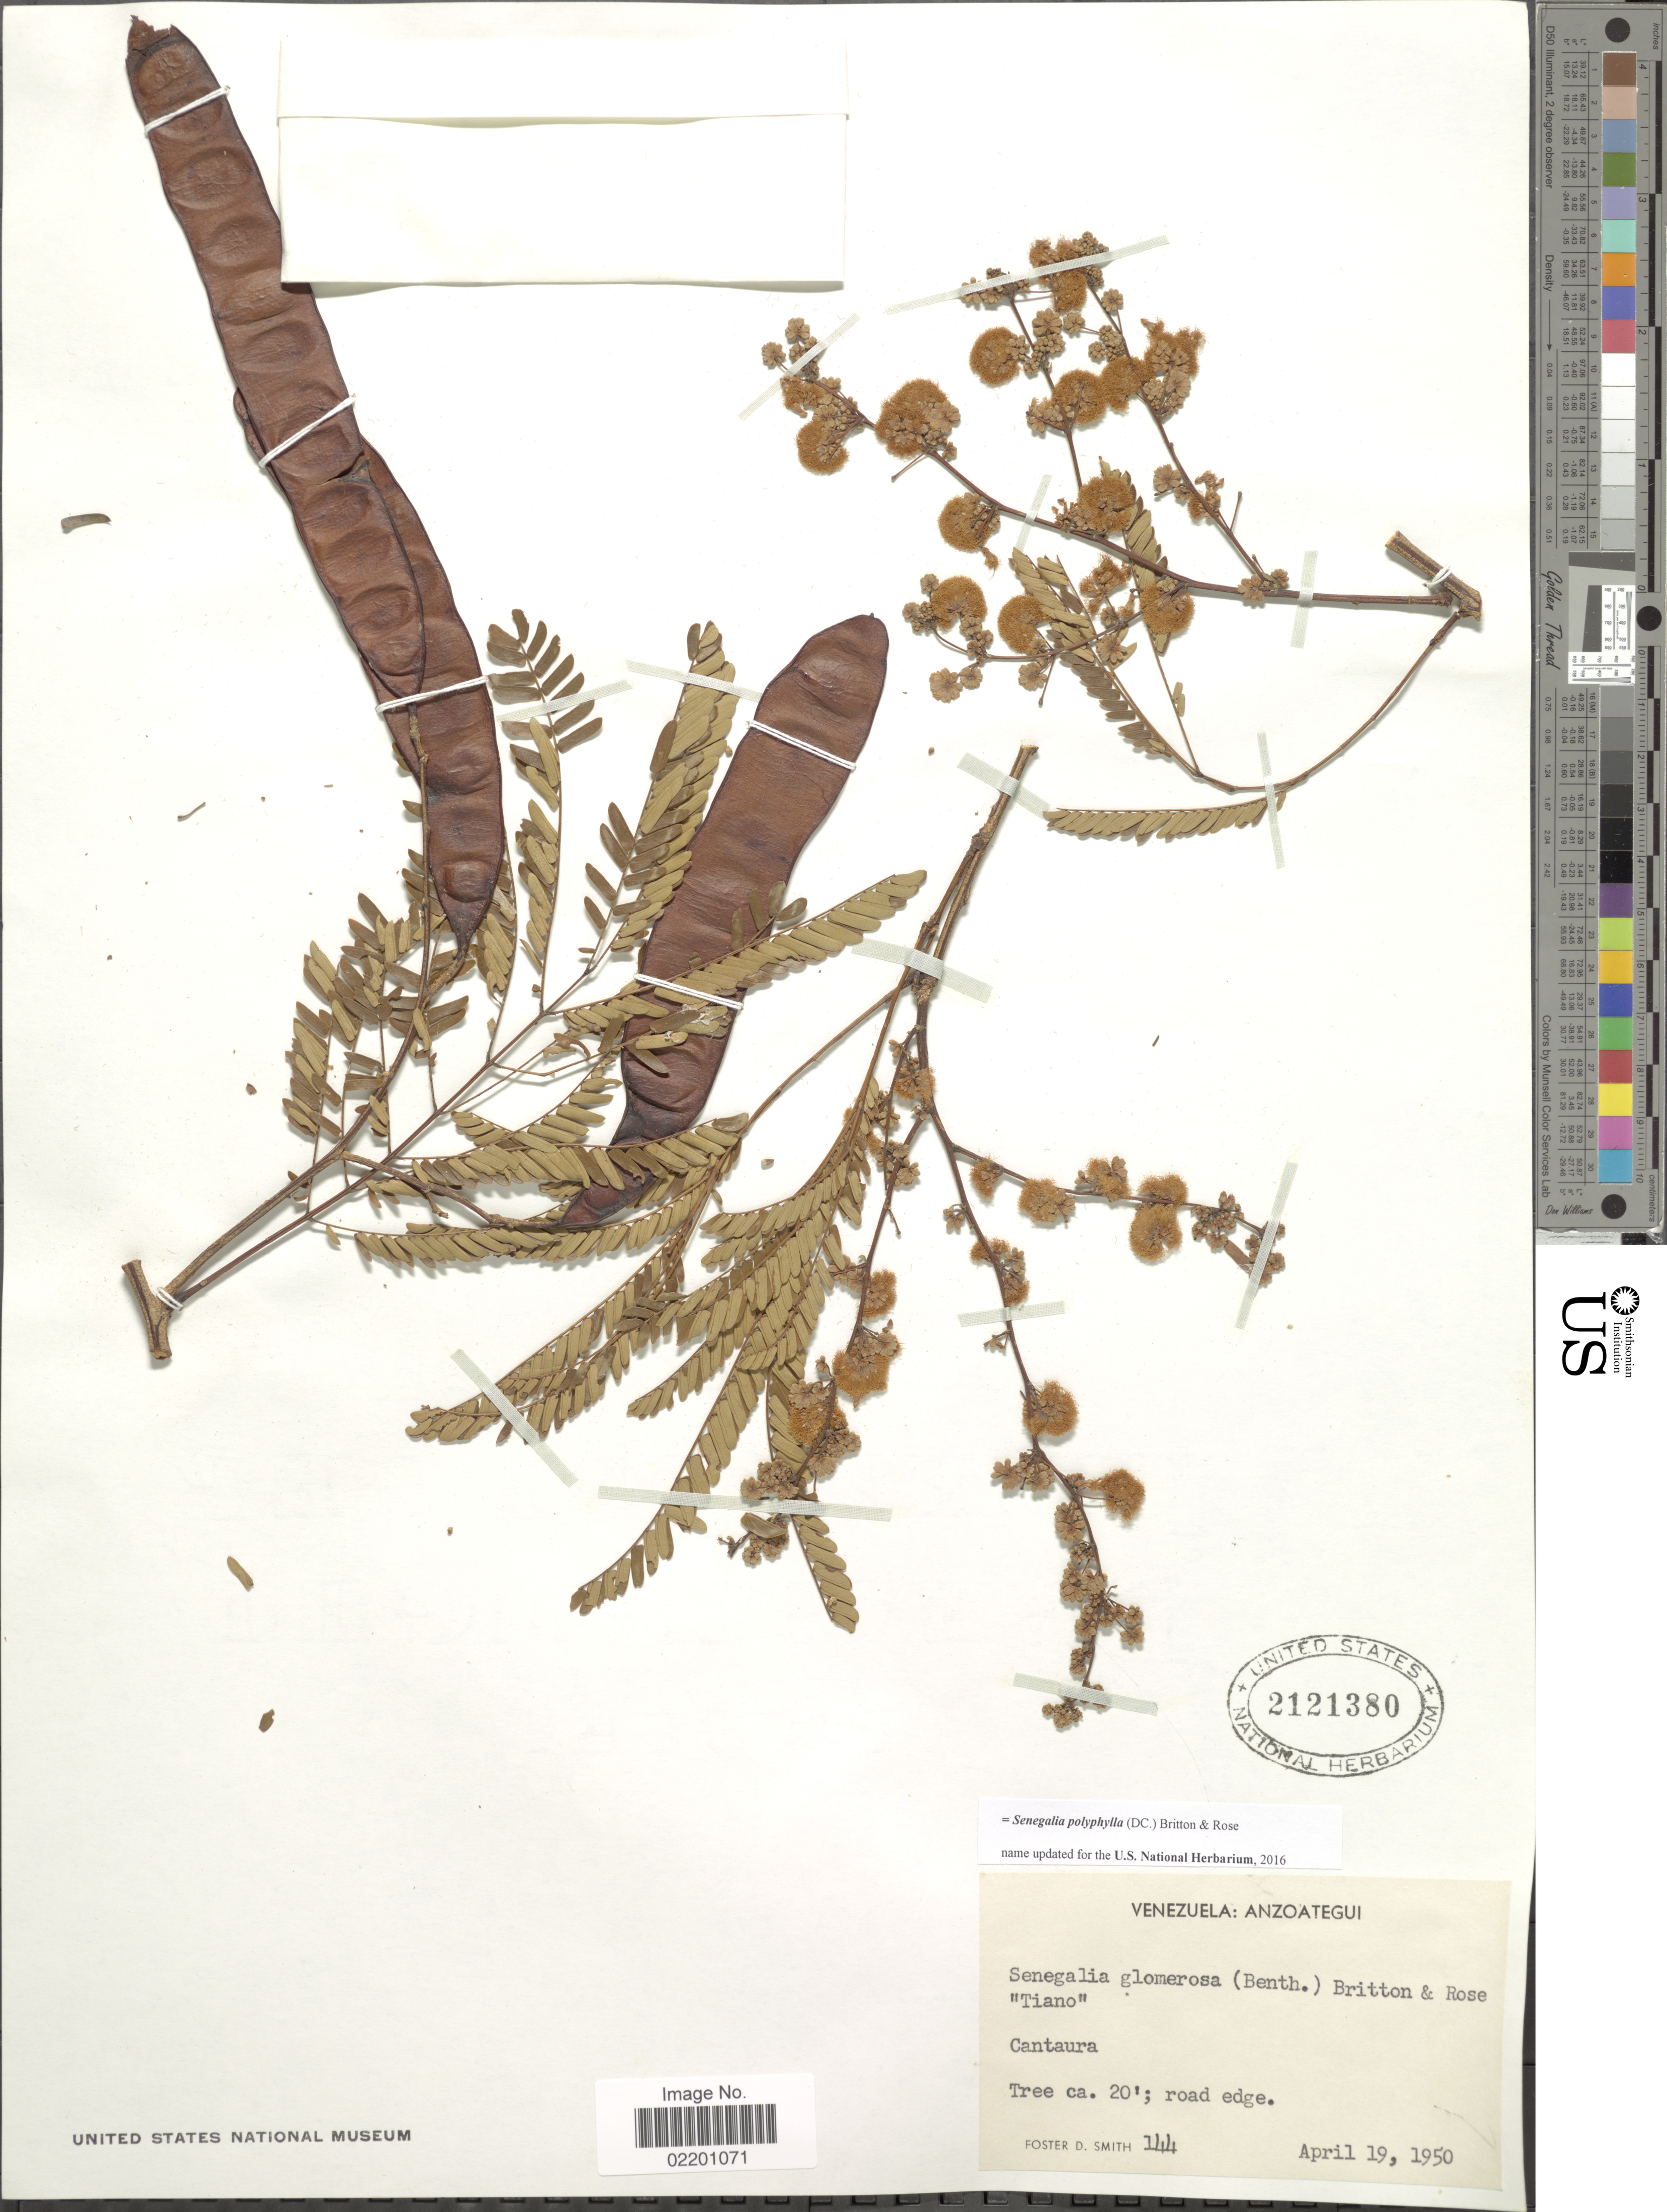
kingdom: Plantae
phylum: Tracheophyta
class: Magnoliopsida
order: Fabales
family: Fabaceae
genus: Senegalia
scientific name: Senegalia polyphylla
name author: (DC.) Britton & Rose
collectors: F. Smith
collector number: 144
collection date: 1950-04-19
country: Venezuela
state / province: Anzoategui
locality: Cantaura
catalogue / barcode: US 2121380